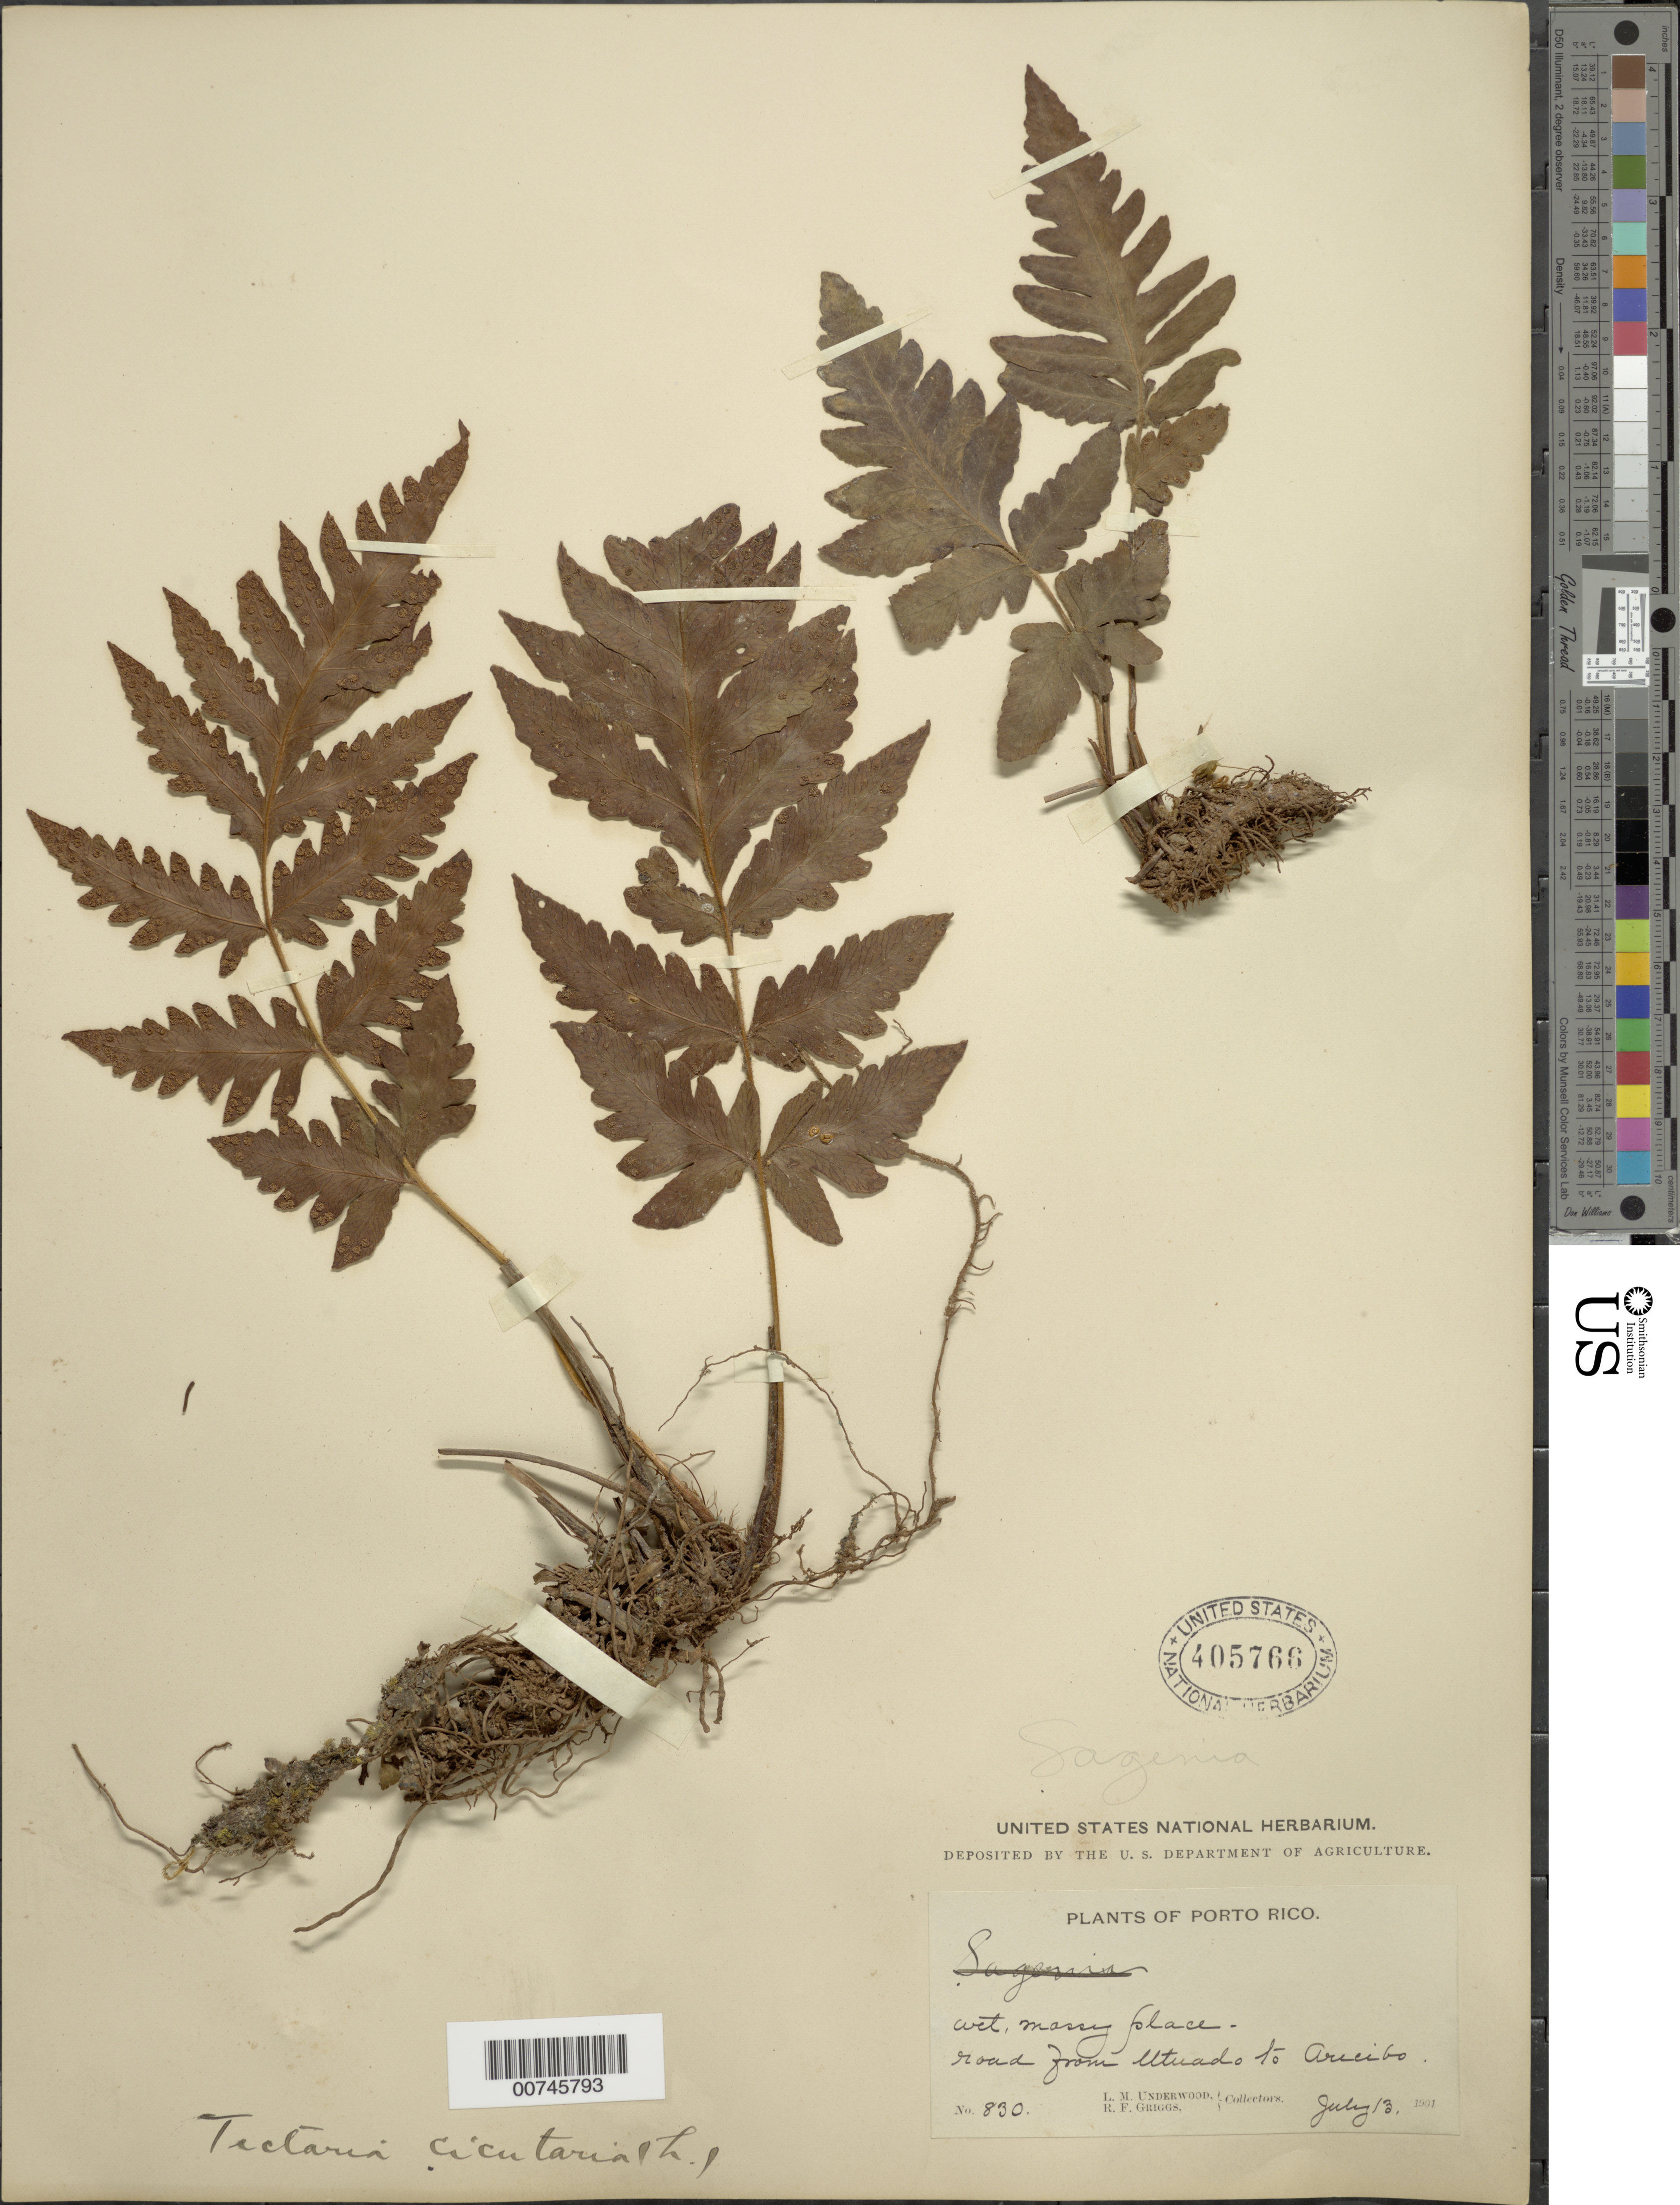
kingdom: Plantae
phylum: Tracheophyta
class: Polypodiopsida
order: Polypodiales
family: Tectariaceae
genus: Tectaria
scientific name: Tectaria cicutaria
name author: (L.) Copel.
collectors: L. M. Underwood & R. F. Griggs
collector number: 830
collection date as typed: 13 Jul 1901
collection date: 1901-07-13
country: Puerto Rico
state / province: Arecibo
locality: Road from Utuado to Arecibo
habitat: Wet mossy place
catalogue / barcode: US 405766